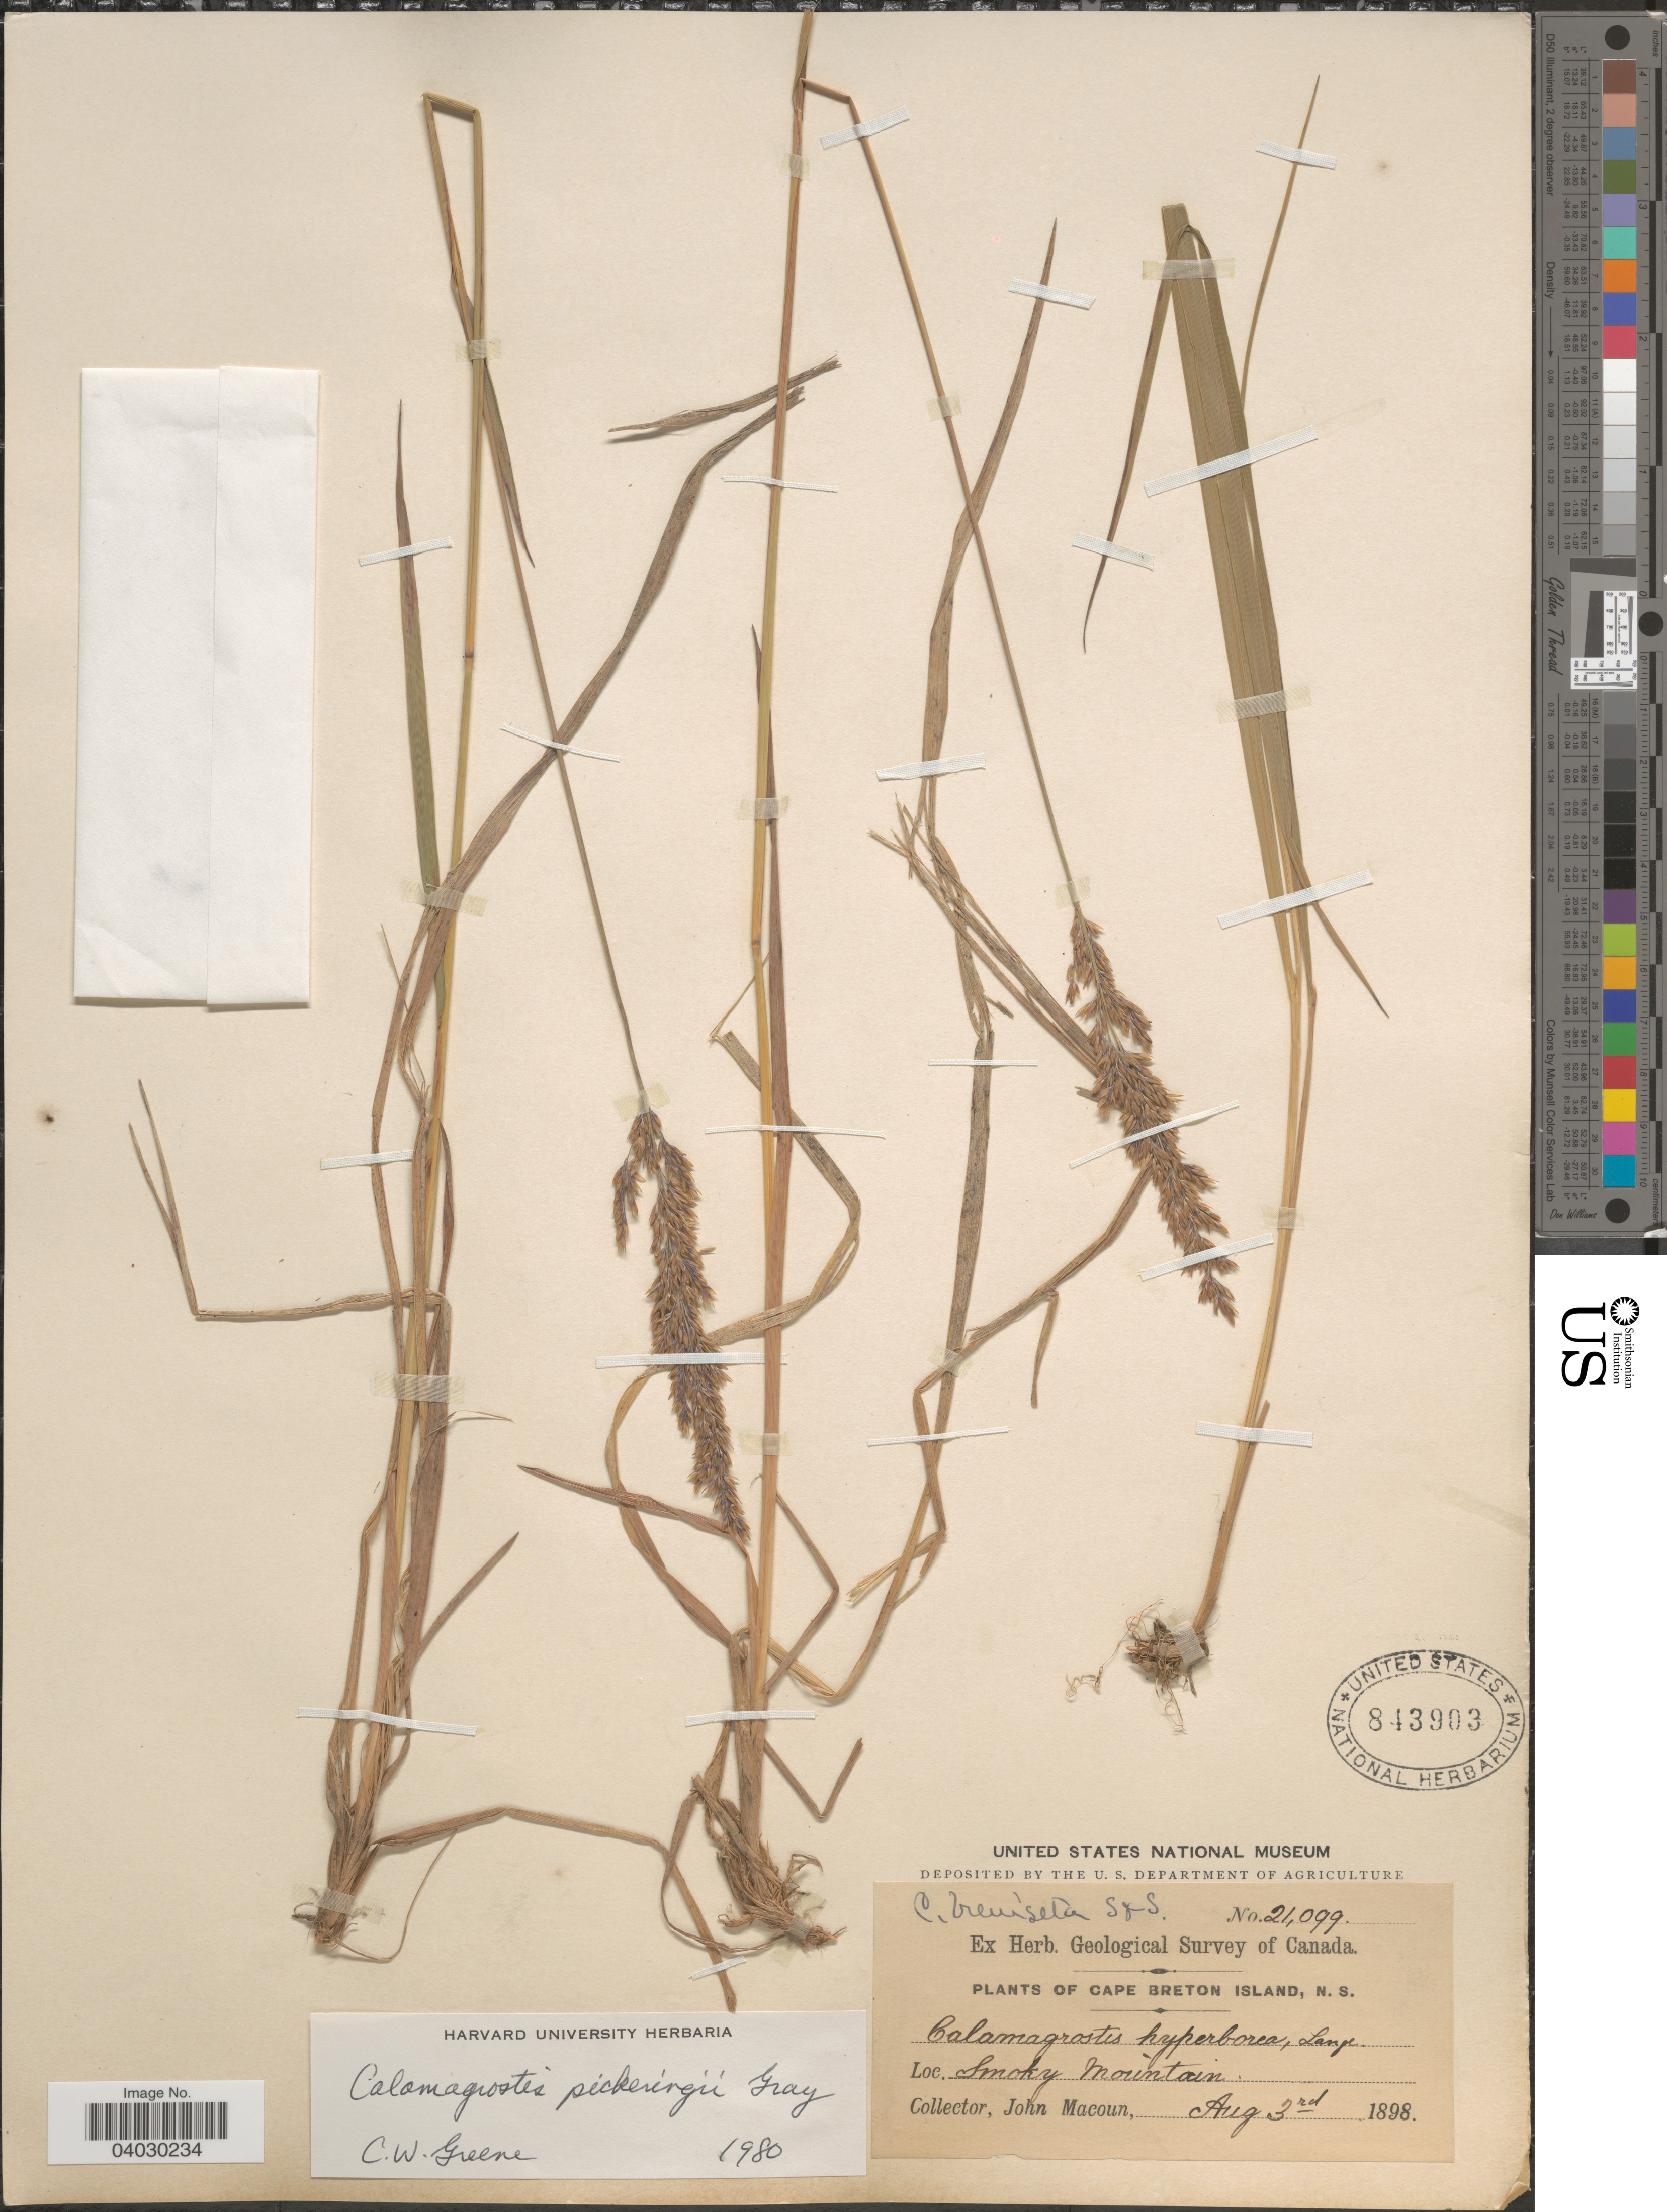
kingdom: Plantae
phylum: Tracheophyta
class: Liliopsida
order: Poales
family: Poaceae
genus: Calamagrostis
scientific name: Calamagrostis pickeringii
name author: A. Gray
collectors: J. Macoun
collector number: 21099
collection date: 1898-08-03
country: Canada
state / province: Nova Scotia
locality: Cape Breton Island. Smoky Mountain.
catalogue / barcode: US 843903